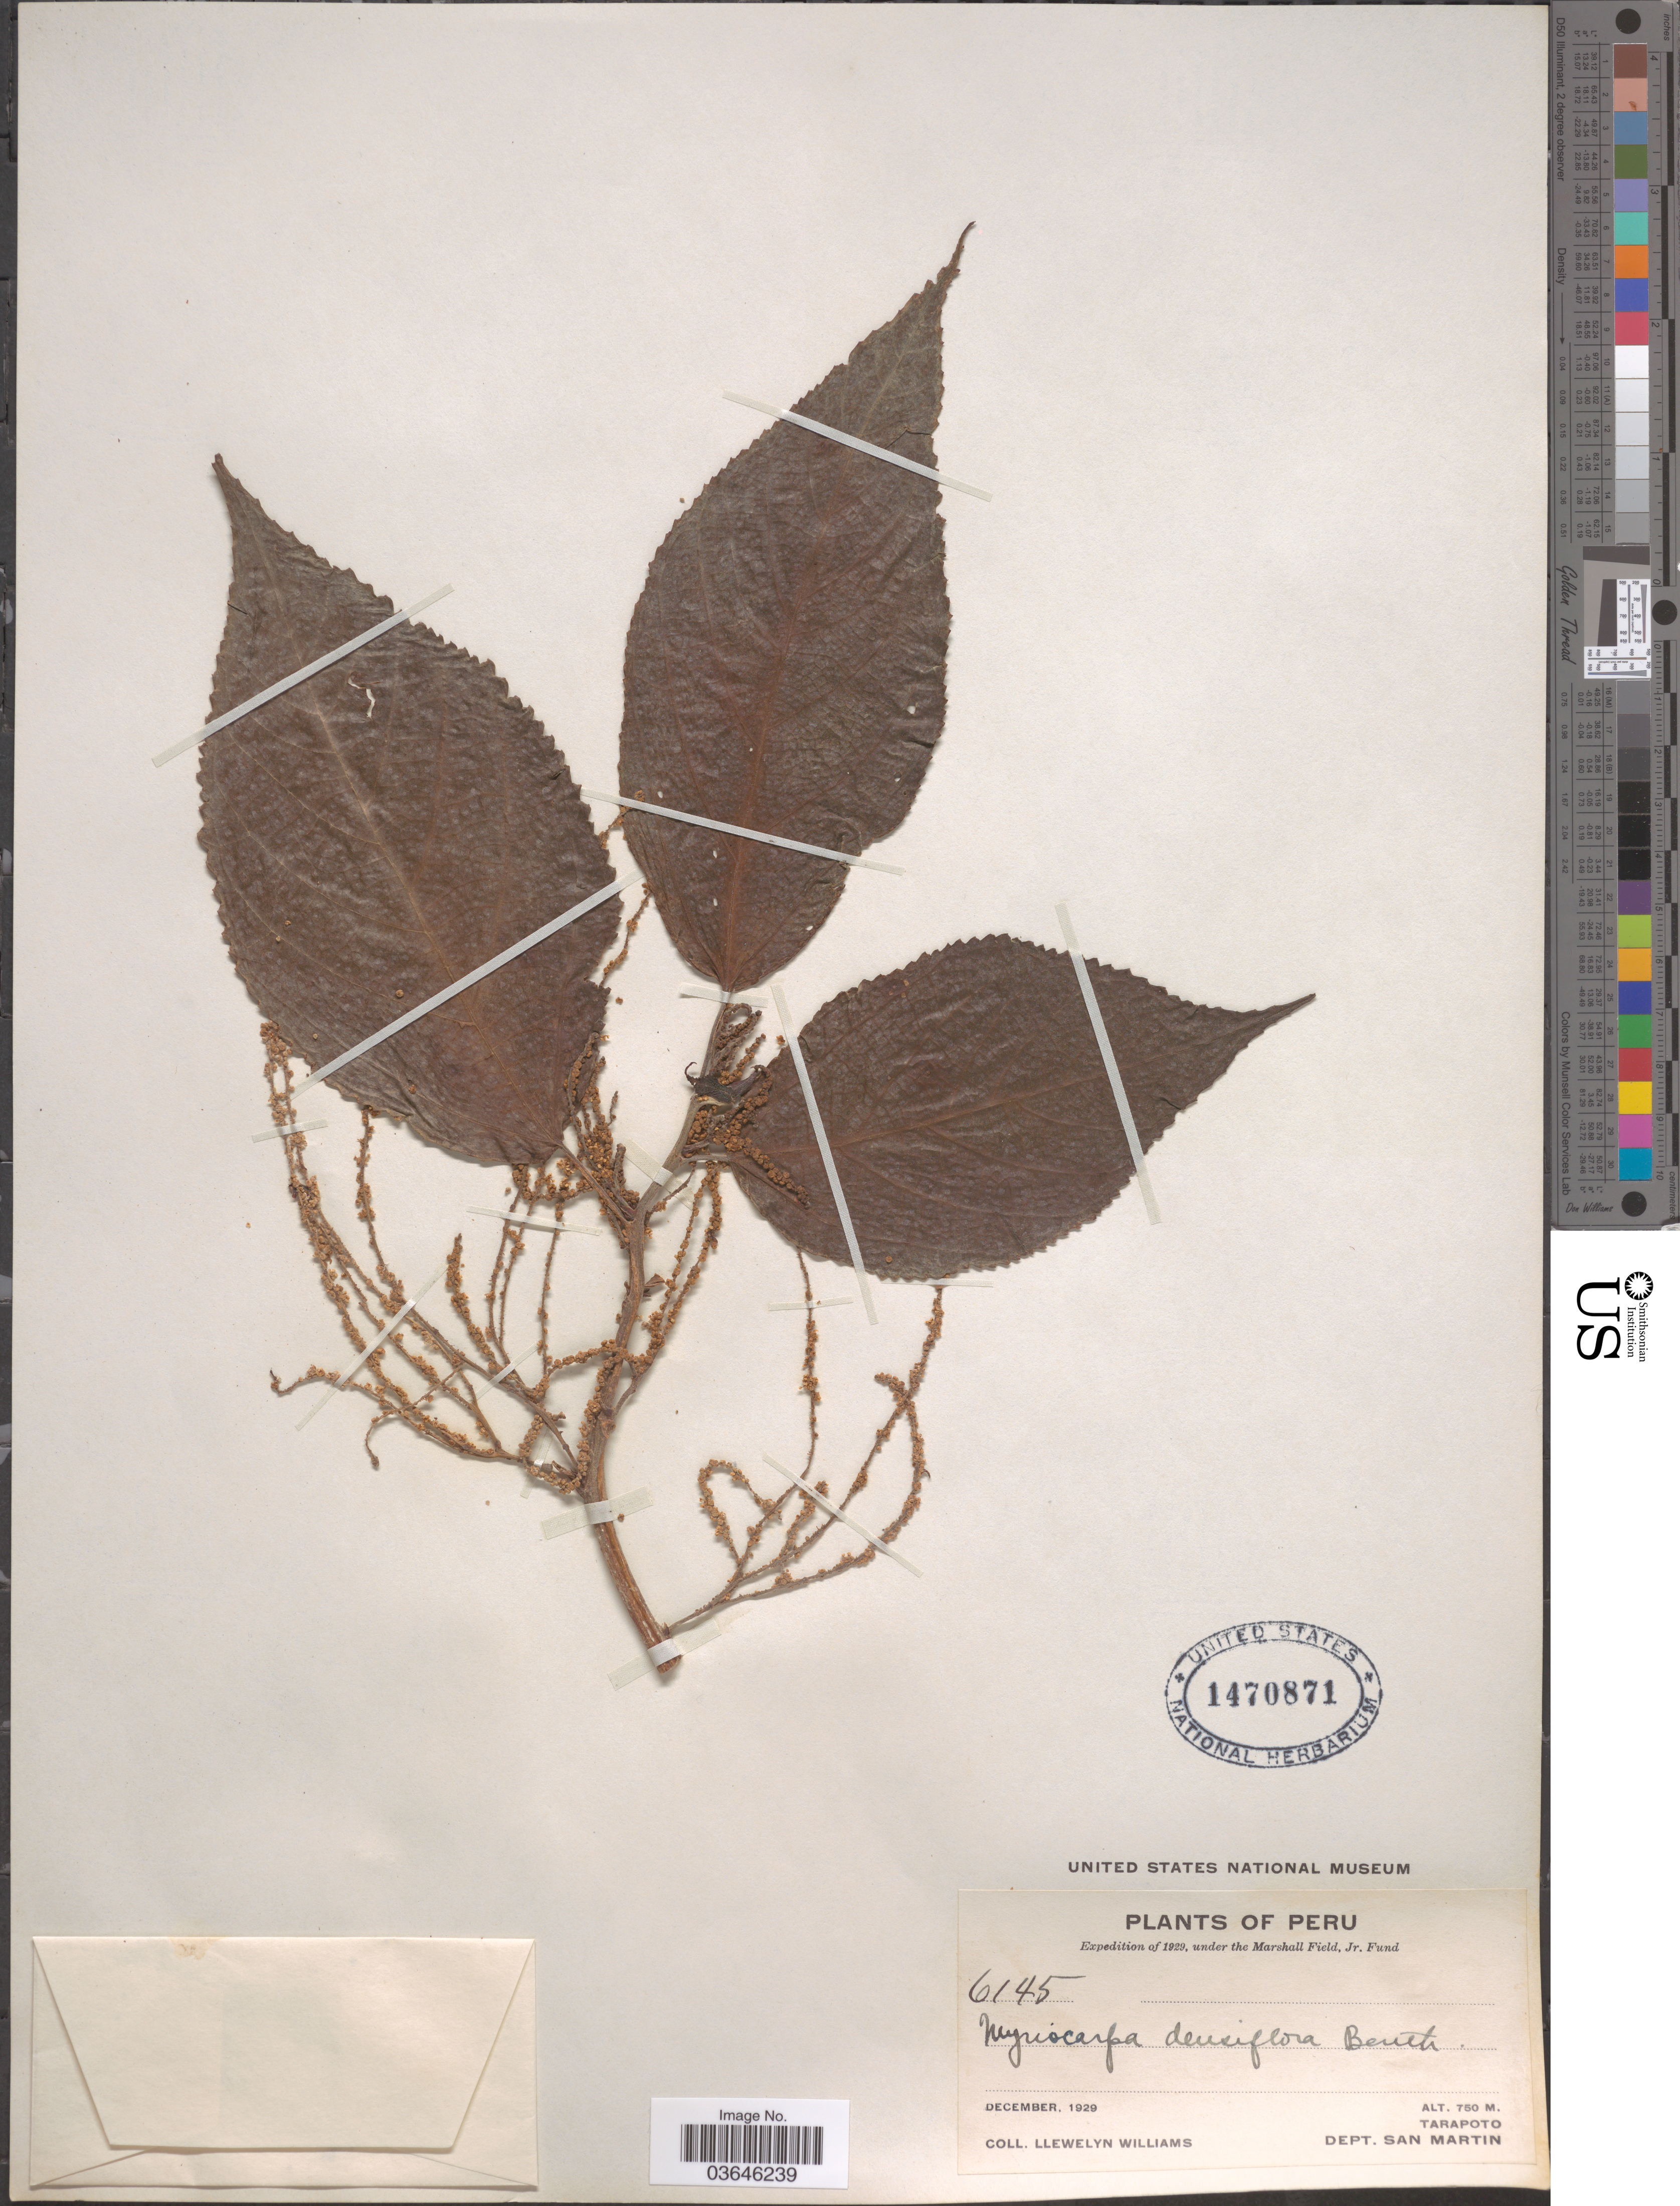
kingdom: Plantae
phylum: Tracheophyta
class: Magnoliopsida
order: Rosales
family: Urticaceae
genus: Myriocarpa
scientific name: Myriocarpa stipitata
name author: Benth.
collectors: Ll. Williams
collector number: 6145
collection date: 1929-12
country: Peru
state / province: San Martín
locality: Tarapoto. Dept. San Martin.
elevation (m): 750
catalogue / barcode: US 1470871